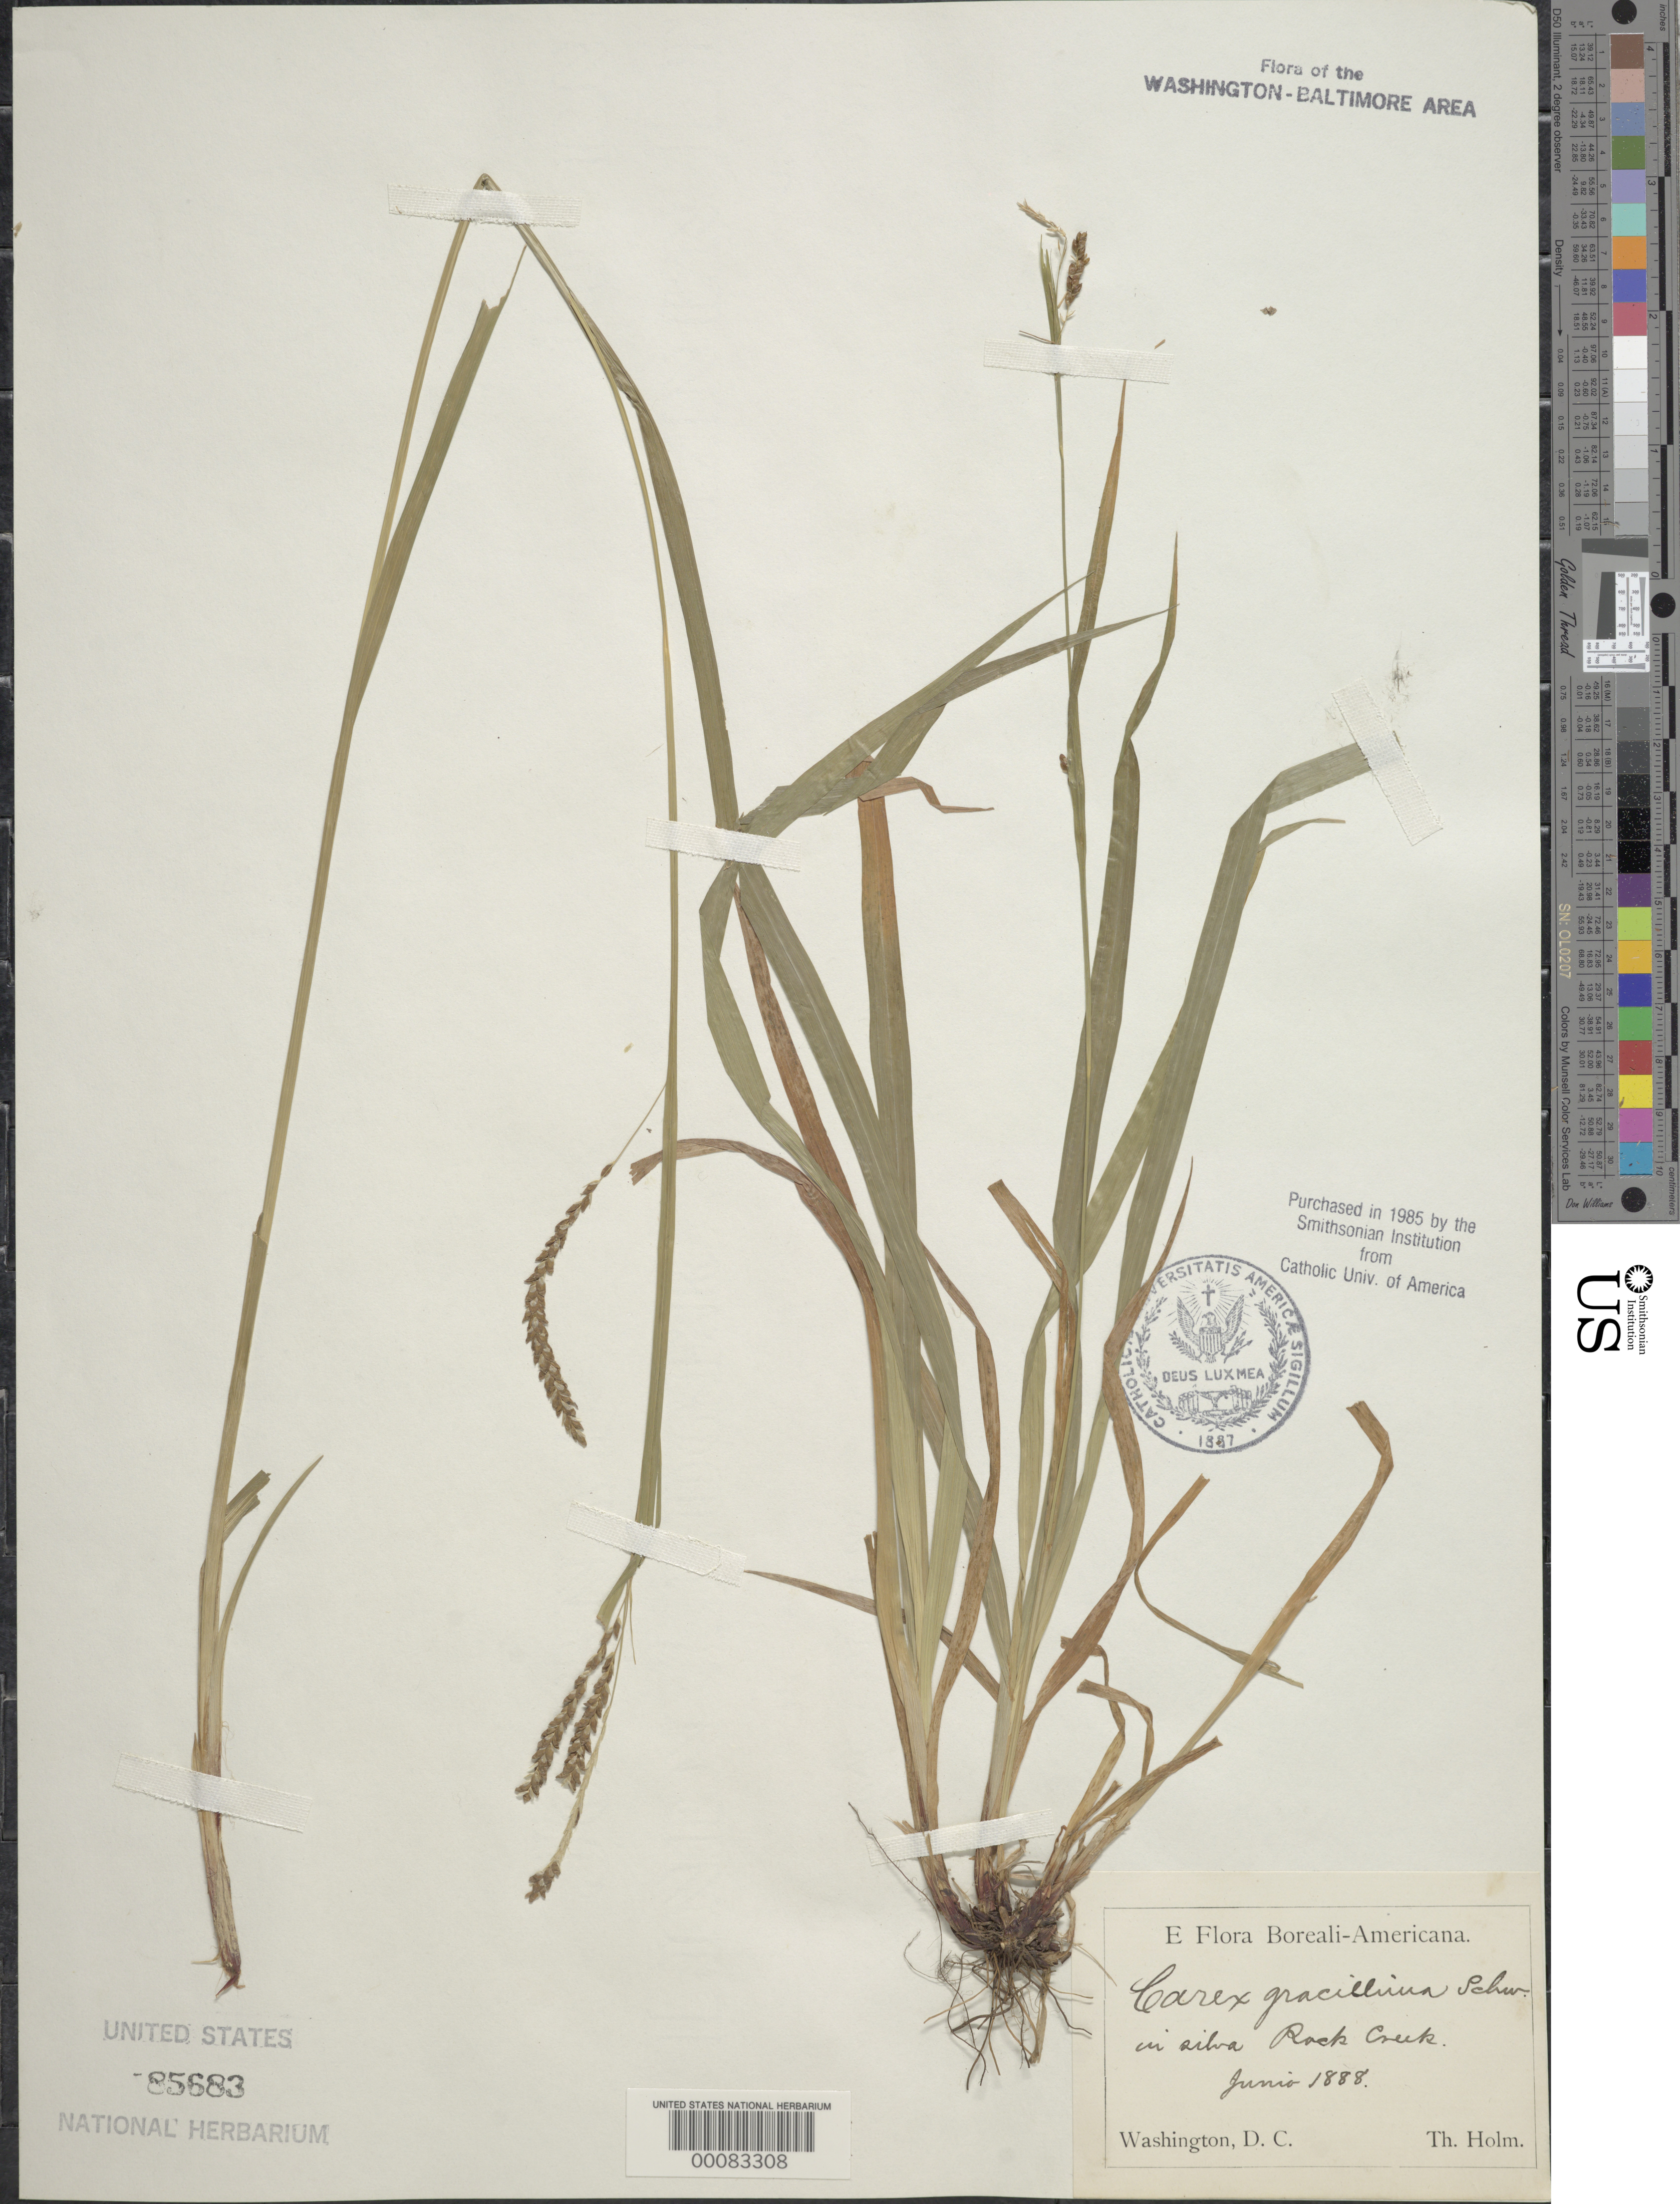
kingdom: Plantae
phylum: Tracheophyta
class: Liliopsida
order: Poales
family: Cyperaceae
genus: Carex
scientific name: Carex gracillima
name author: Schwein.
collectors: T. Holm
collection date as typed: Jun 1888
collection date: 1888-06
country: United States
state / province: District of Columbia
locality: Rock Creek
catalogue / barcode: US 85683